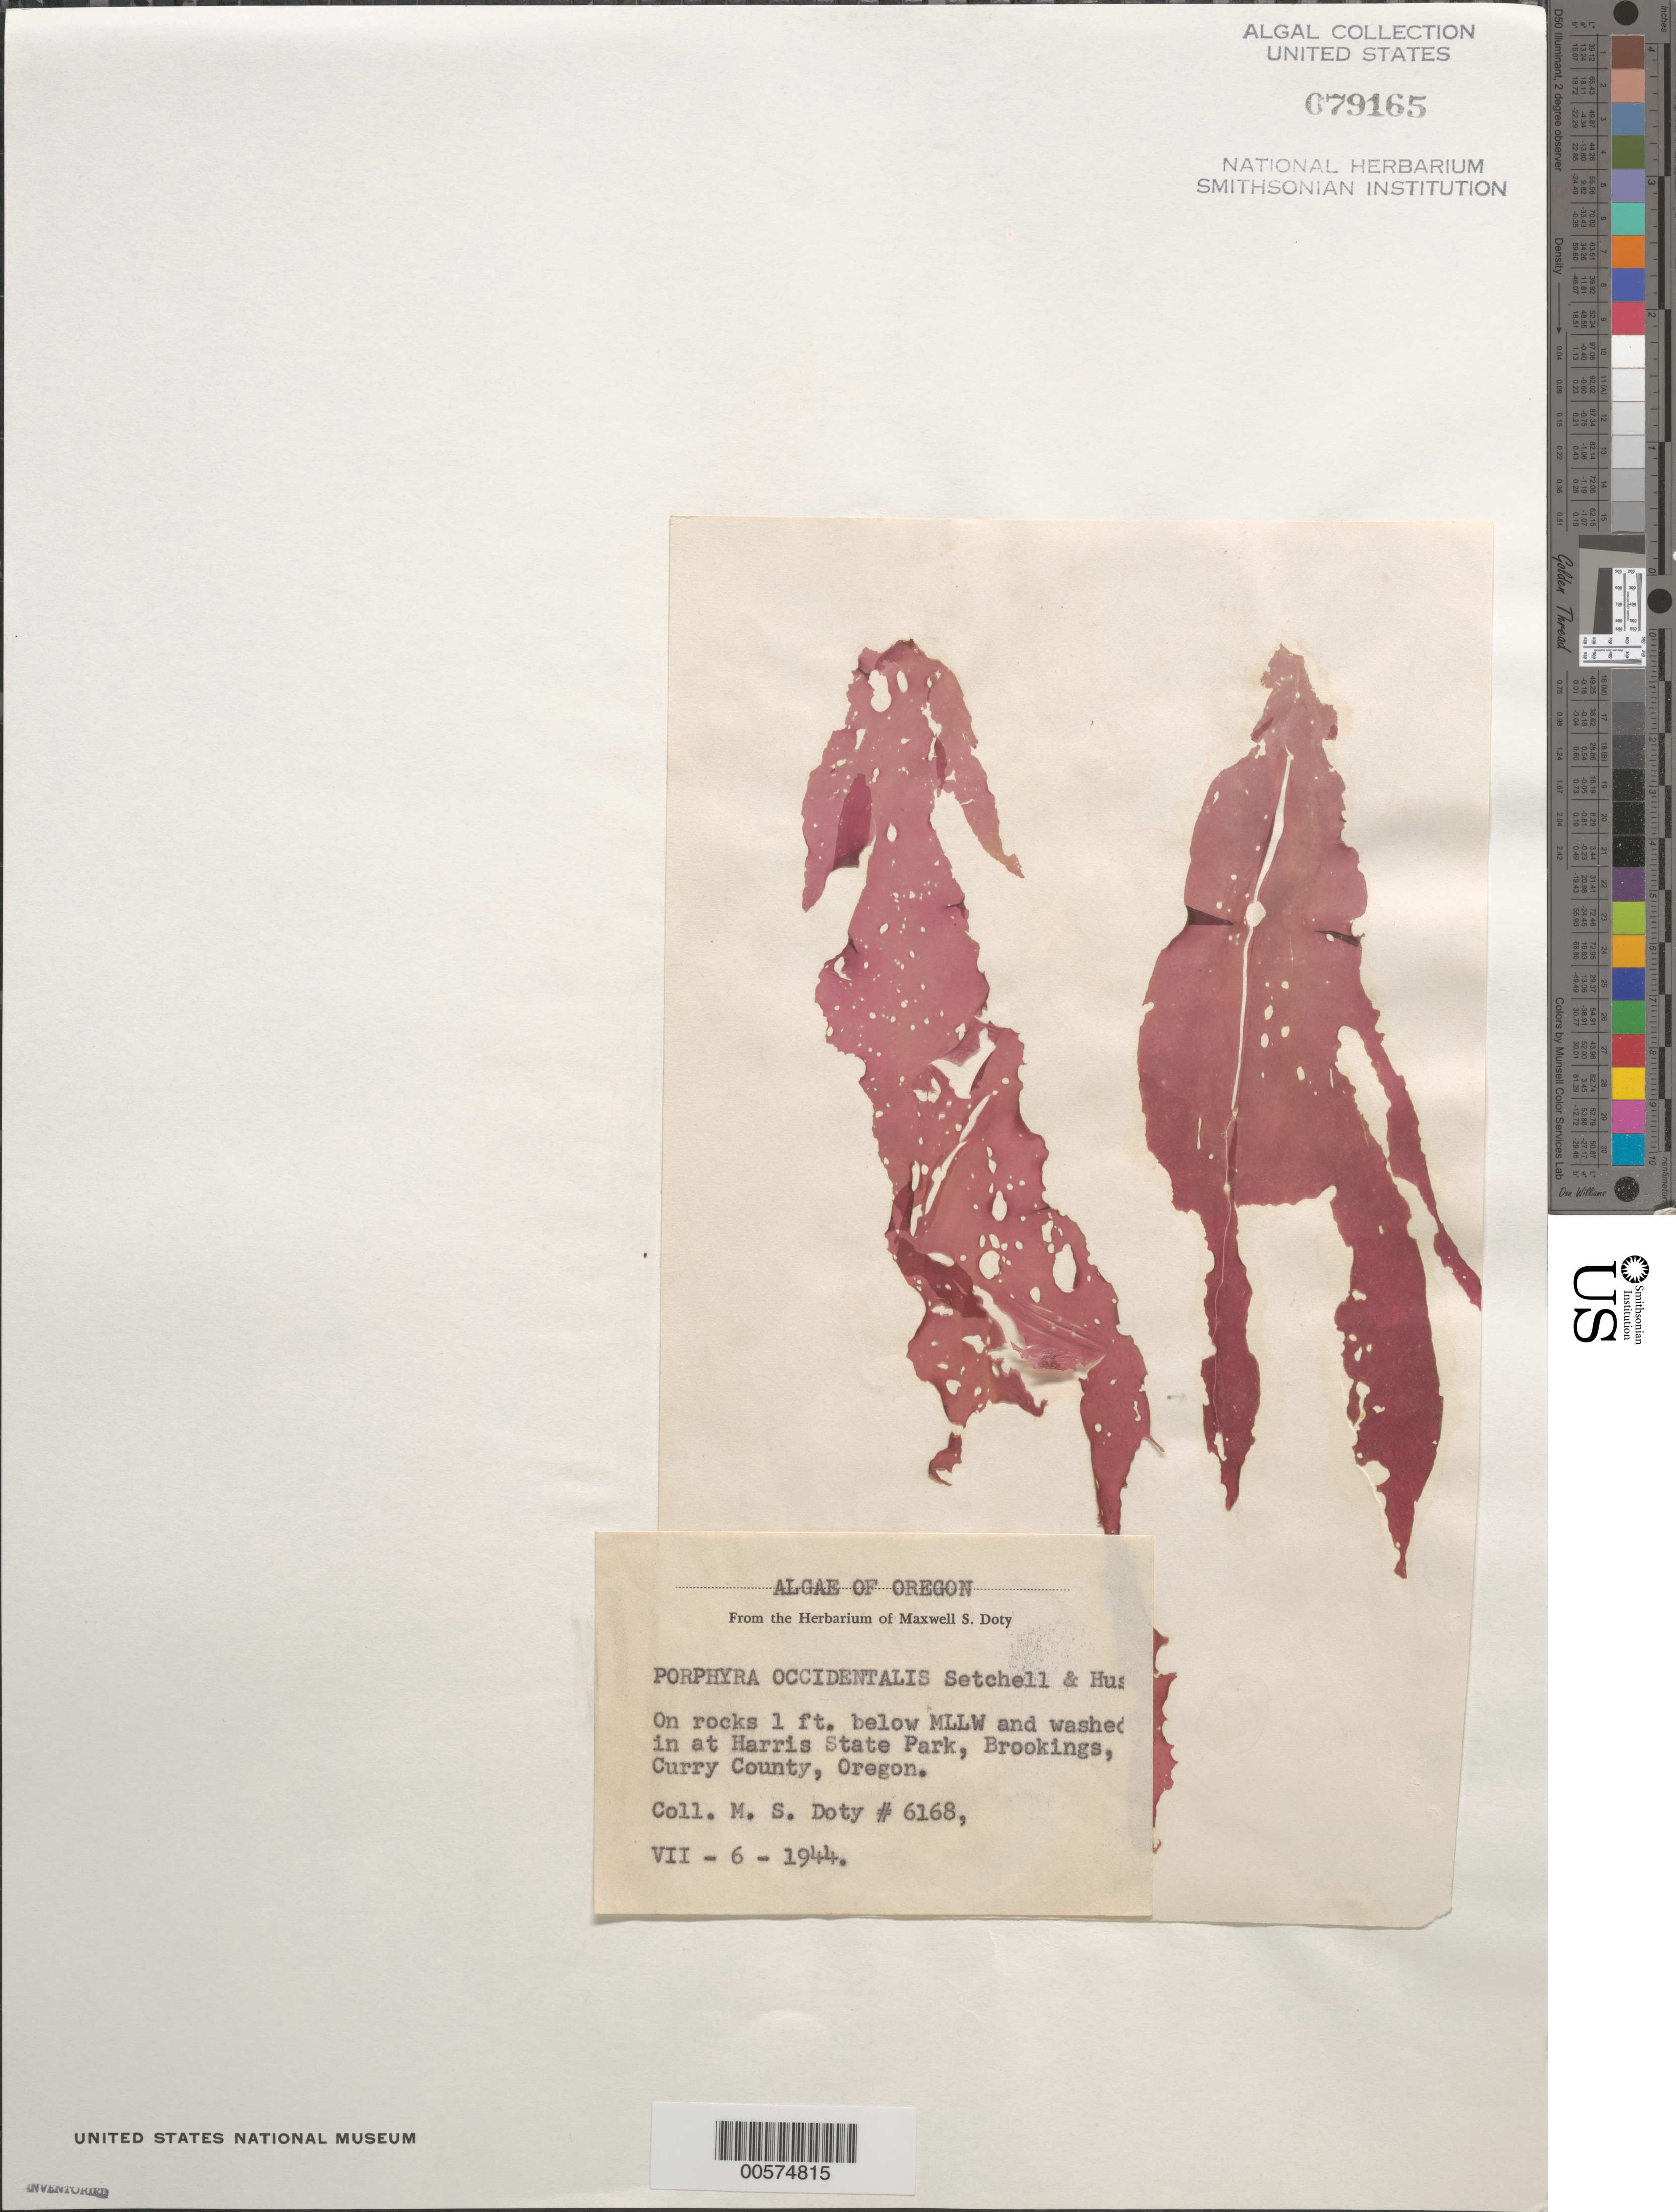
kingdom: Plantae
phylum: Rhodophyta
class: Bangiophyceae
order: Bangiales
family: Bangiaceae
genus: Porphyra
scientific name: Porphyra occidentalis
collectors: M. S. Doty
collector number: MSD 6168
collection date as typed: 06 Jul 1944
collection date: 1944-07-06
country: United States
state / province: Oregon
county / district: Curry County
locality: Harris State Park, Brookings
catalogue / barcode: US 79165